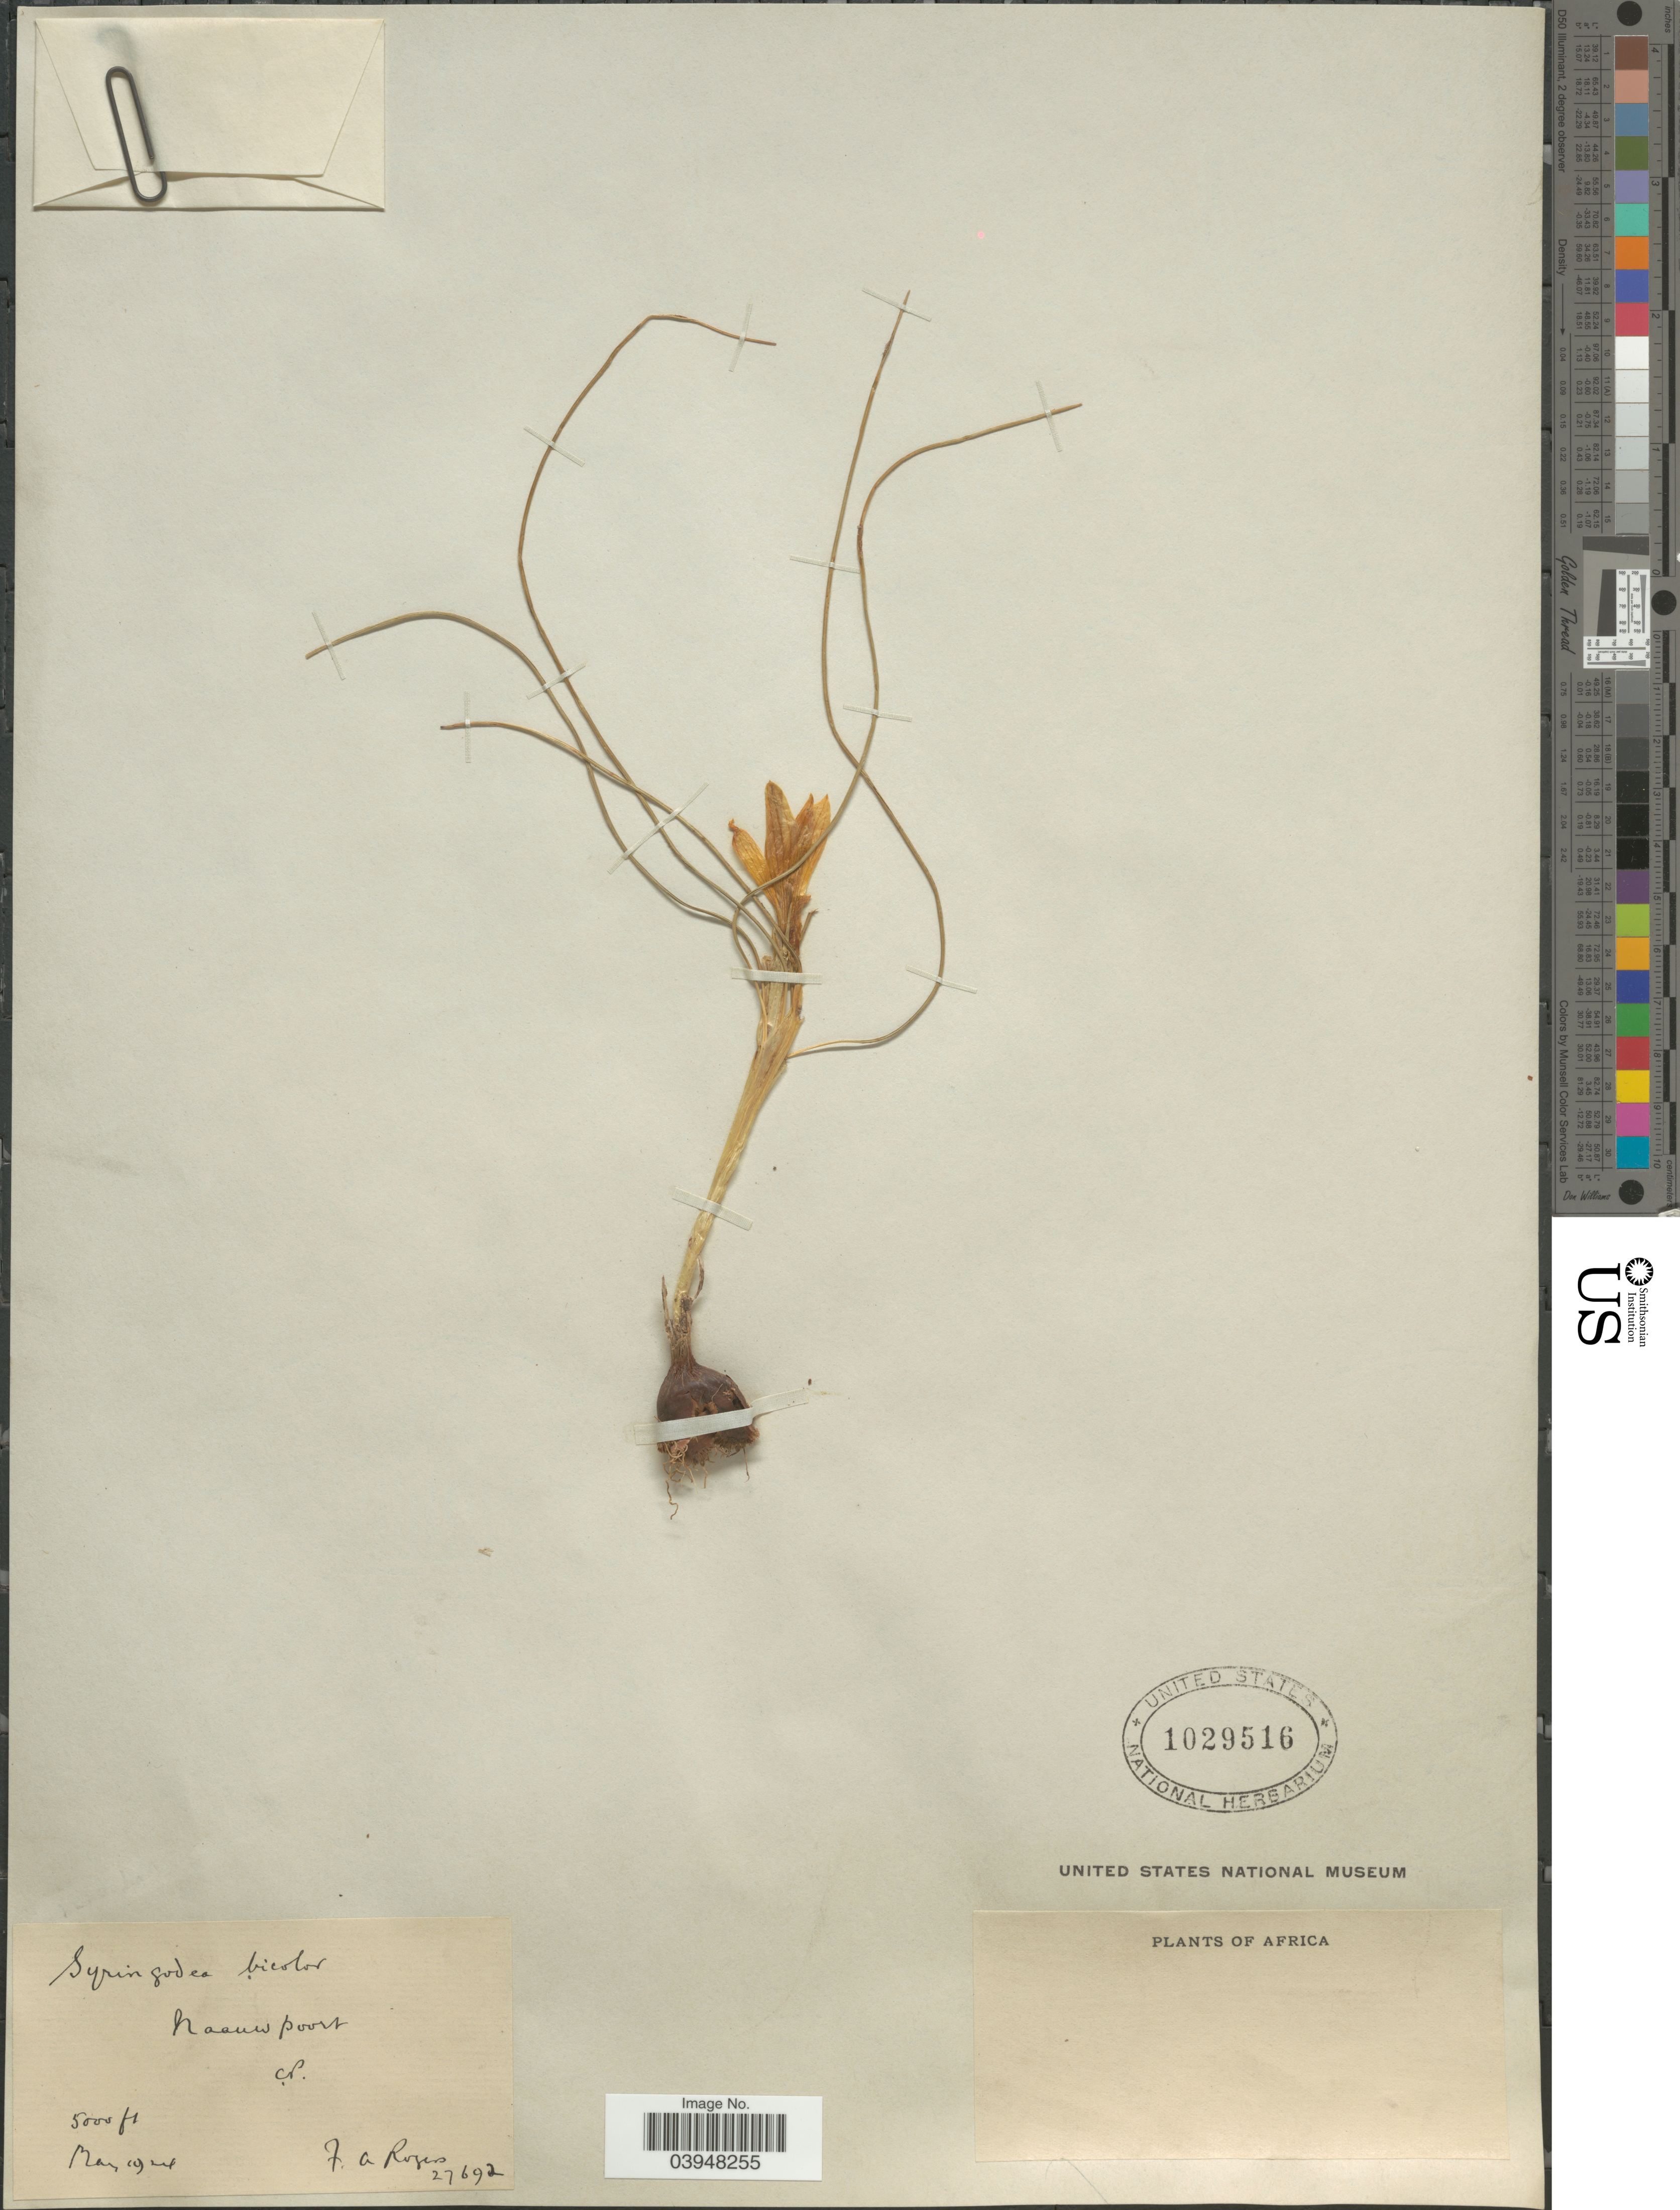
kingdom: Plantae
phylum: Tracheophyta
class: Liliopsida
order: Asparagales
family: Iridaceae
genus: Syringodea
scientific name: Syringodea bicolor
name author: Baker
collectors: F. A. Rogers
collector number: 27692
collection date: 1924-03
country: South Africa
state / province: North West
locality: Naauwpoort. Africa.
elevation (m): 1524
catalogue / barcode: US 1029516